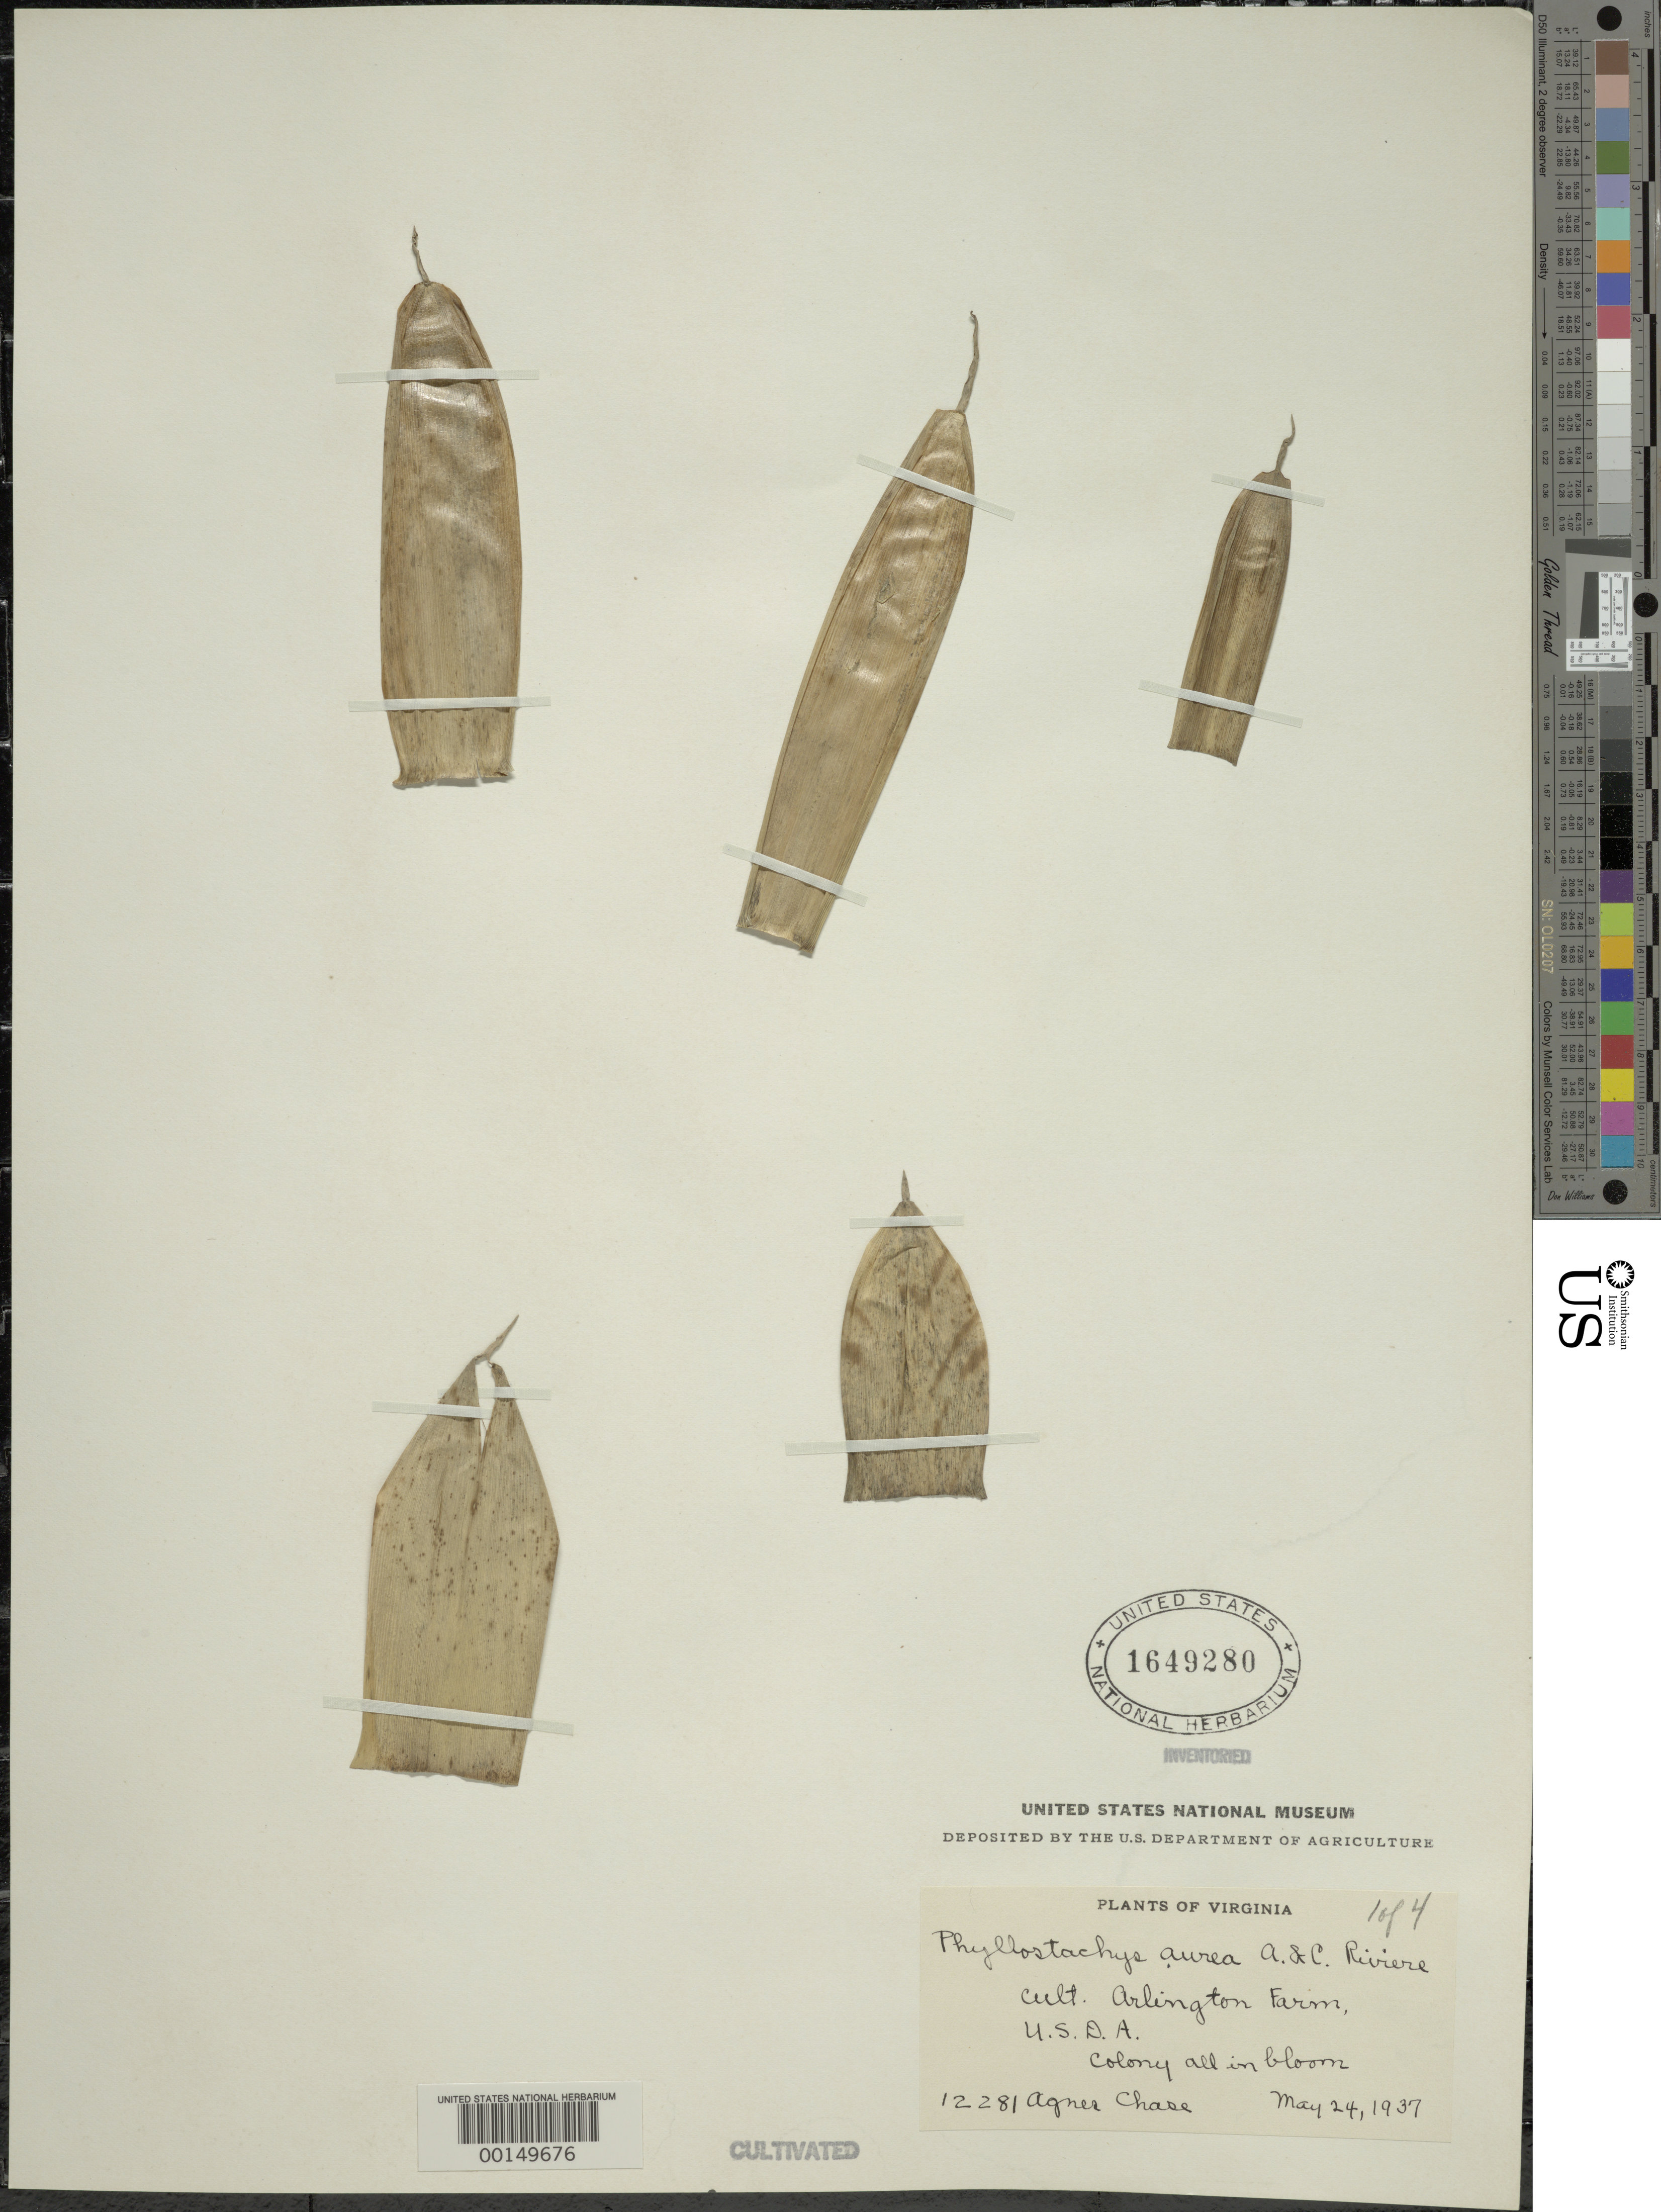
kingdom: Plantae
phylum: Tracheophyta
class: Liliopsida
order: Poales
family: Poaceae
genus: Phyllostachys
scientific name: Phyllostachys aurea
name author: Rivière & C. Rivière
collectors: A. Chase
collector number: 12281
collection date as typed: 24 May 1937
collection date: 1937-05-24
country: United States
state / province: Virginia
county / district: Arlington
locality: Usda arlington farm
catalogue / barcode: US 1649280